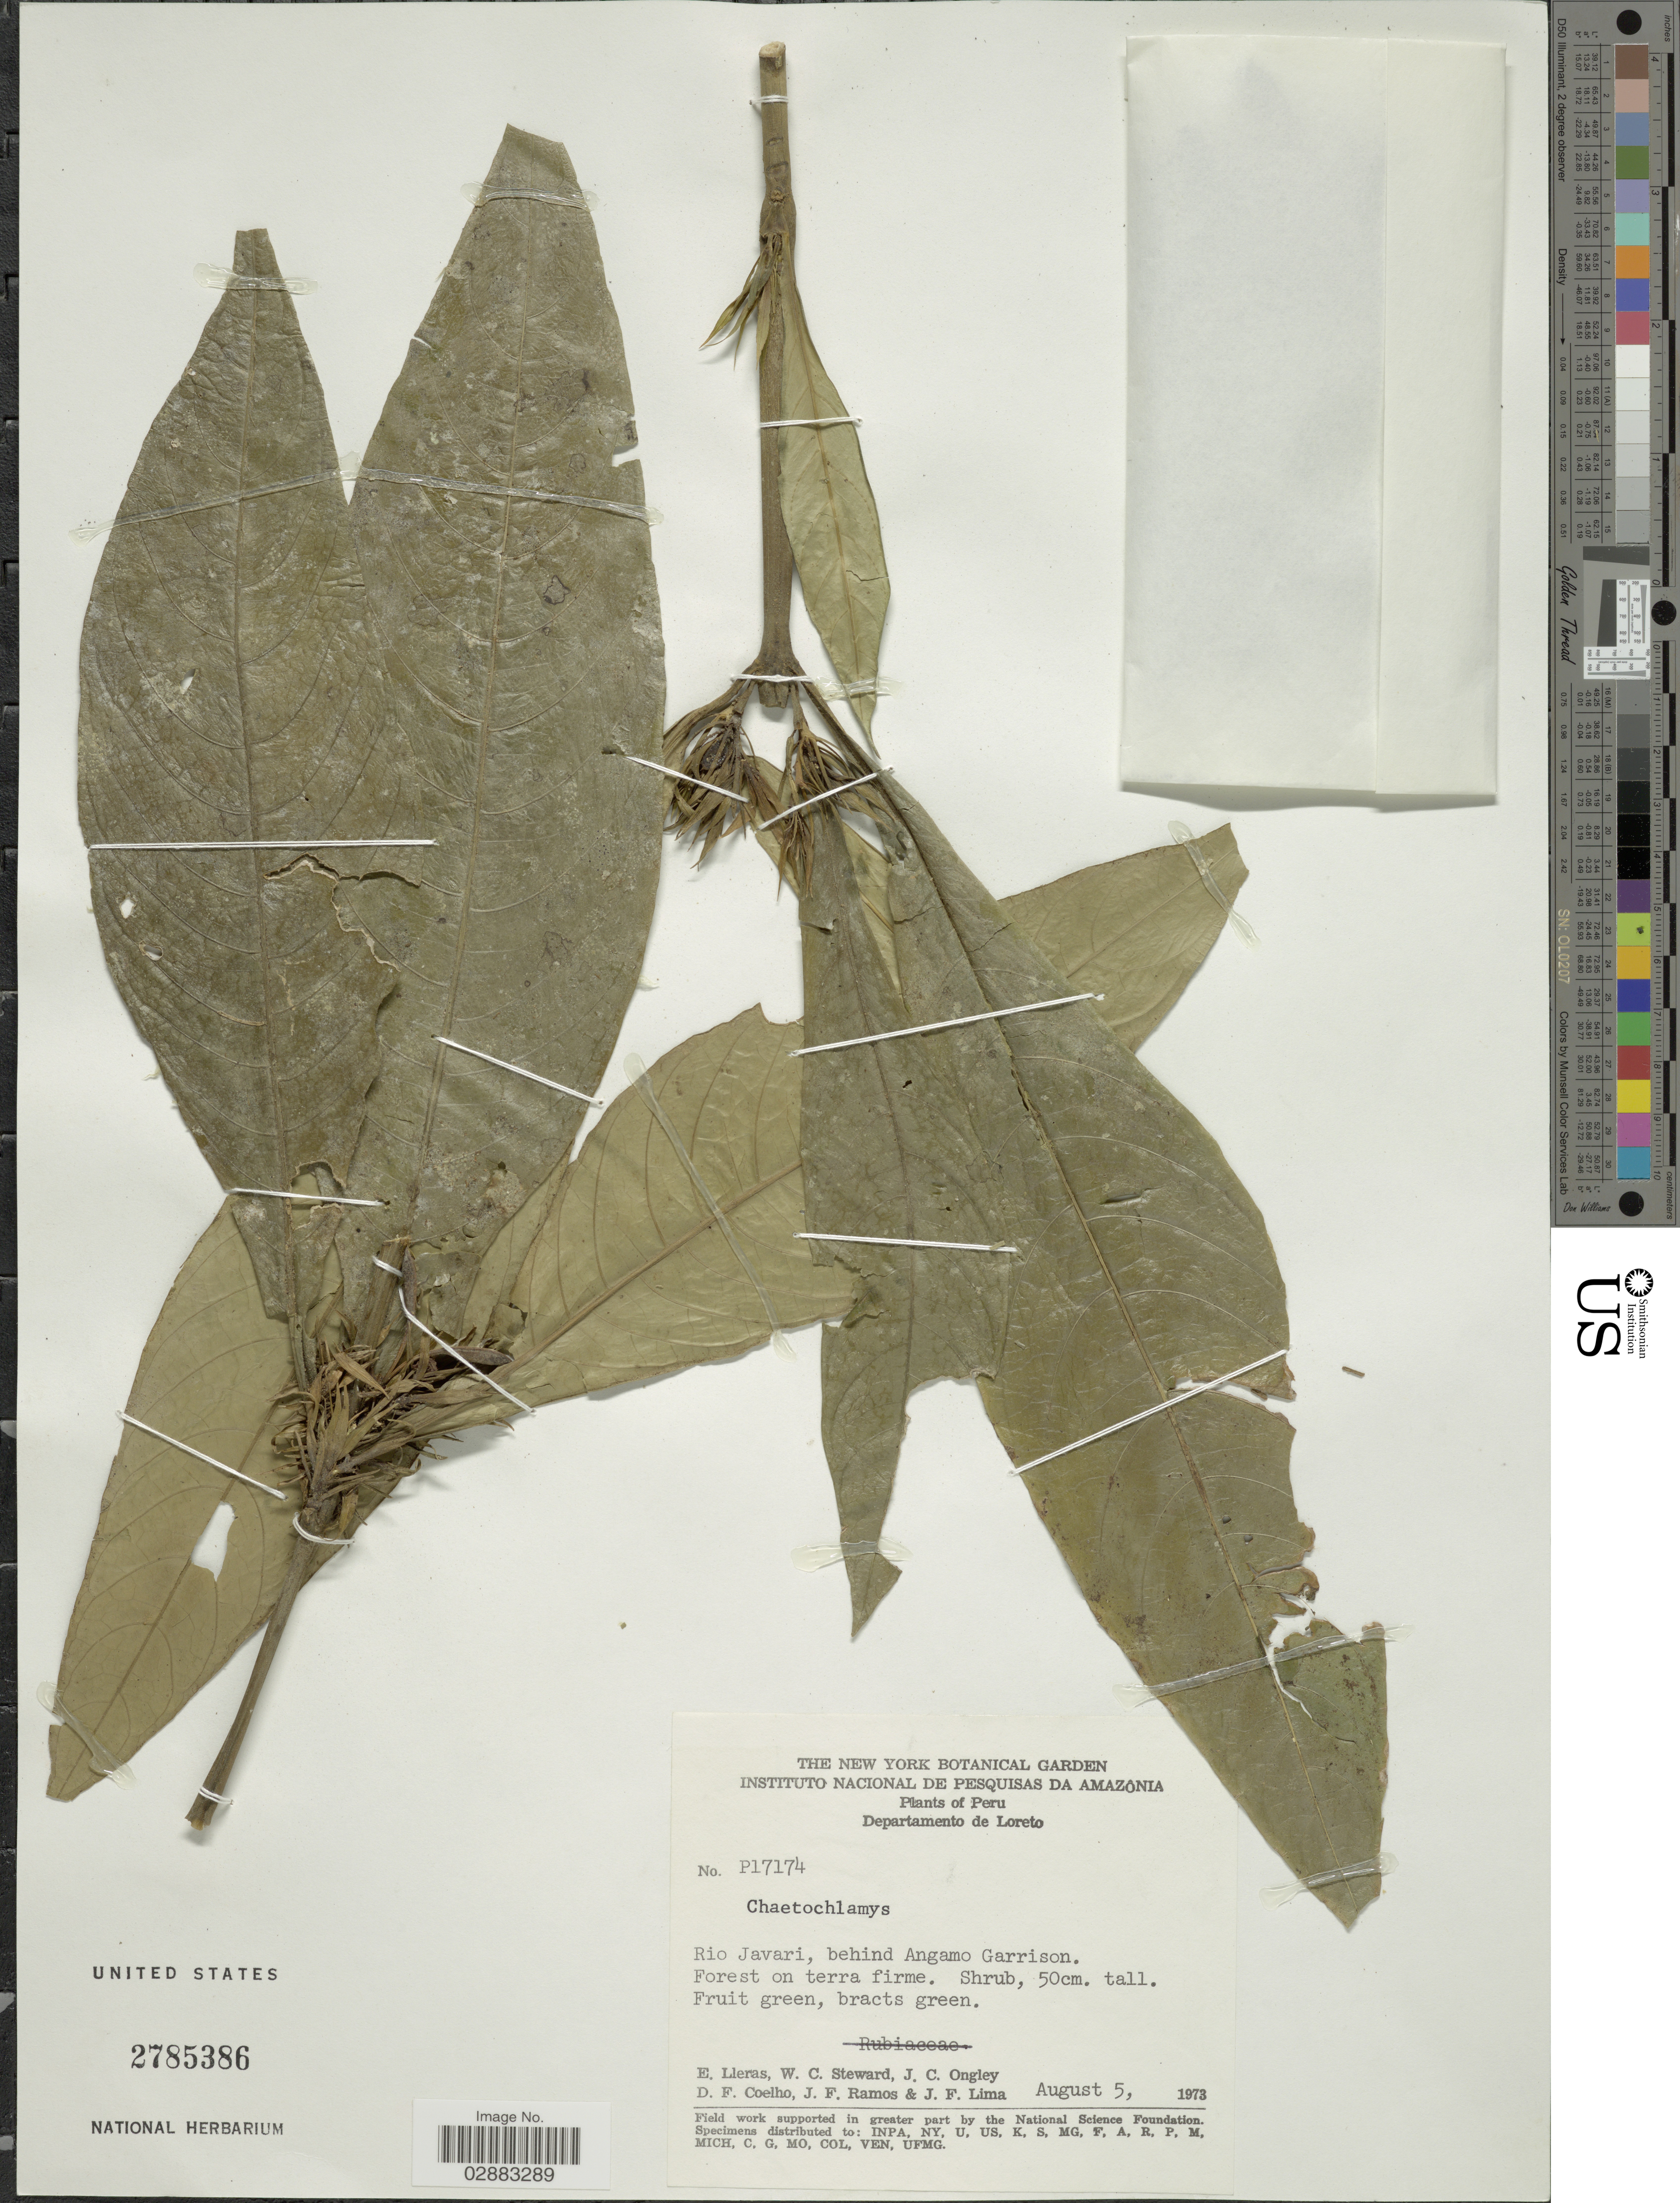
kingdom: Plantae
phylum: Tracheophyta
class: Magnoliopsida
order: Lamiales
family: Acanthaceae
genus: Chaetochlamys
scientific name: Chaetochlamys sp.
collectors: E. Lleras, W. C. Steward, J. C. Ongley, D. F. Coêlho & et al.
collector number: P17174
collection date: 1973-08-05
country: Peru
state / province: Loreto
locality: Departamento de Loreto. Rio Javari, behind Angamo Garrison.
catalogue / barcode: US 2785386